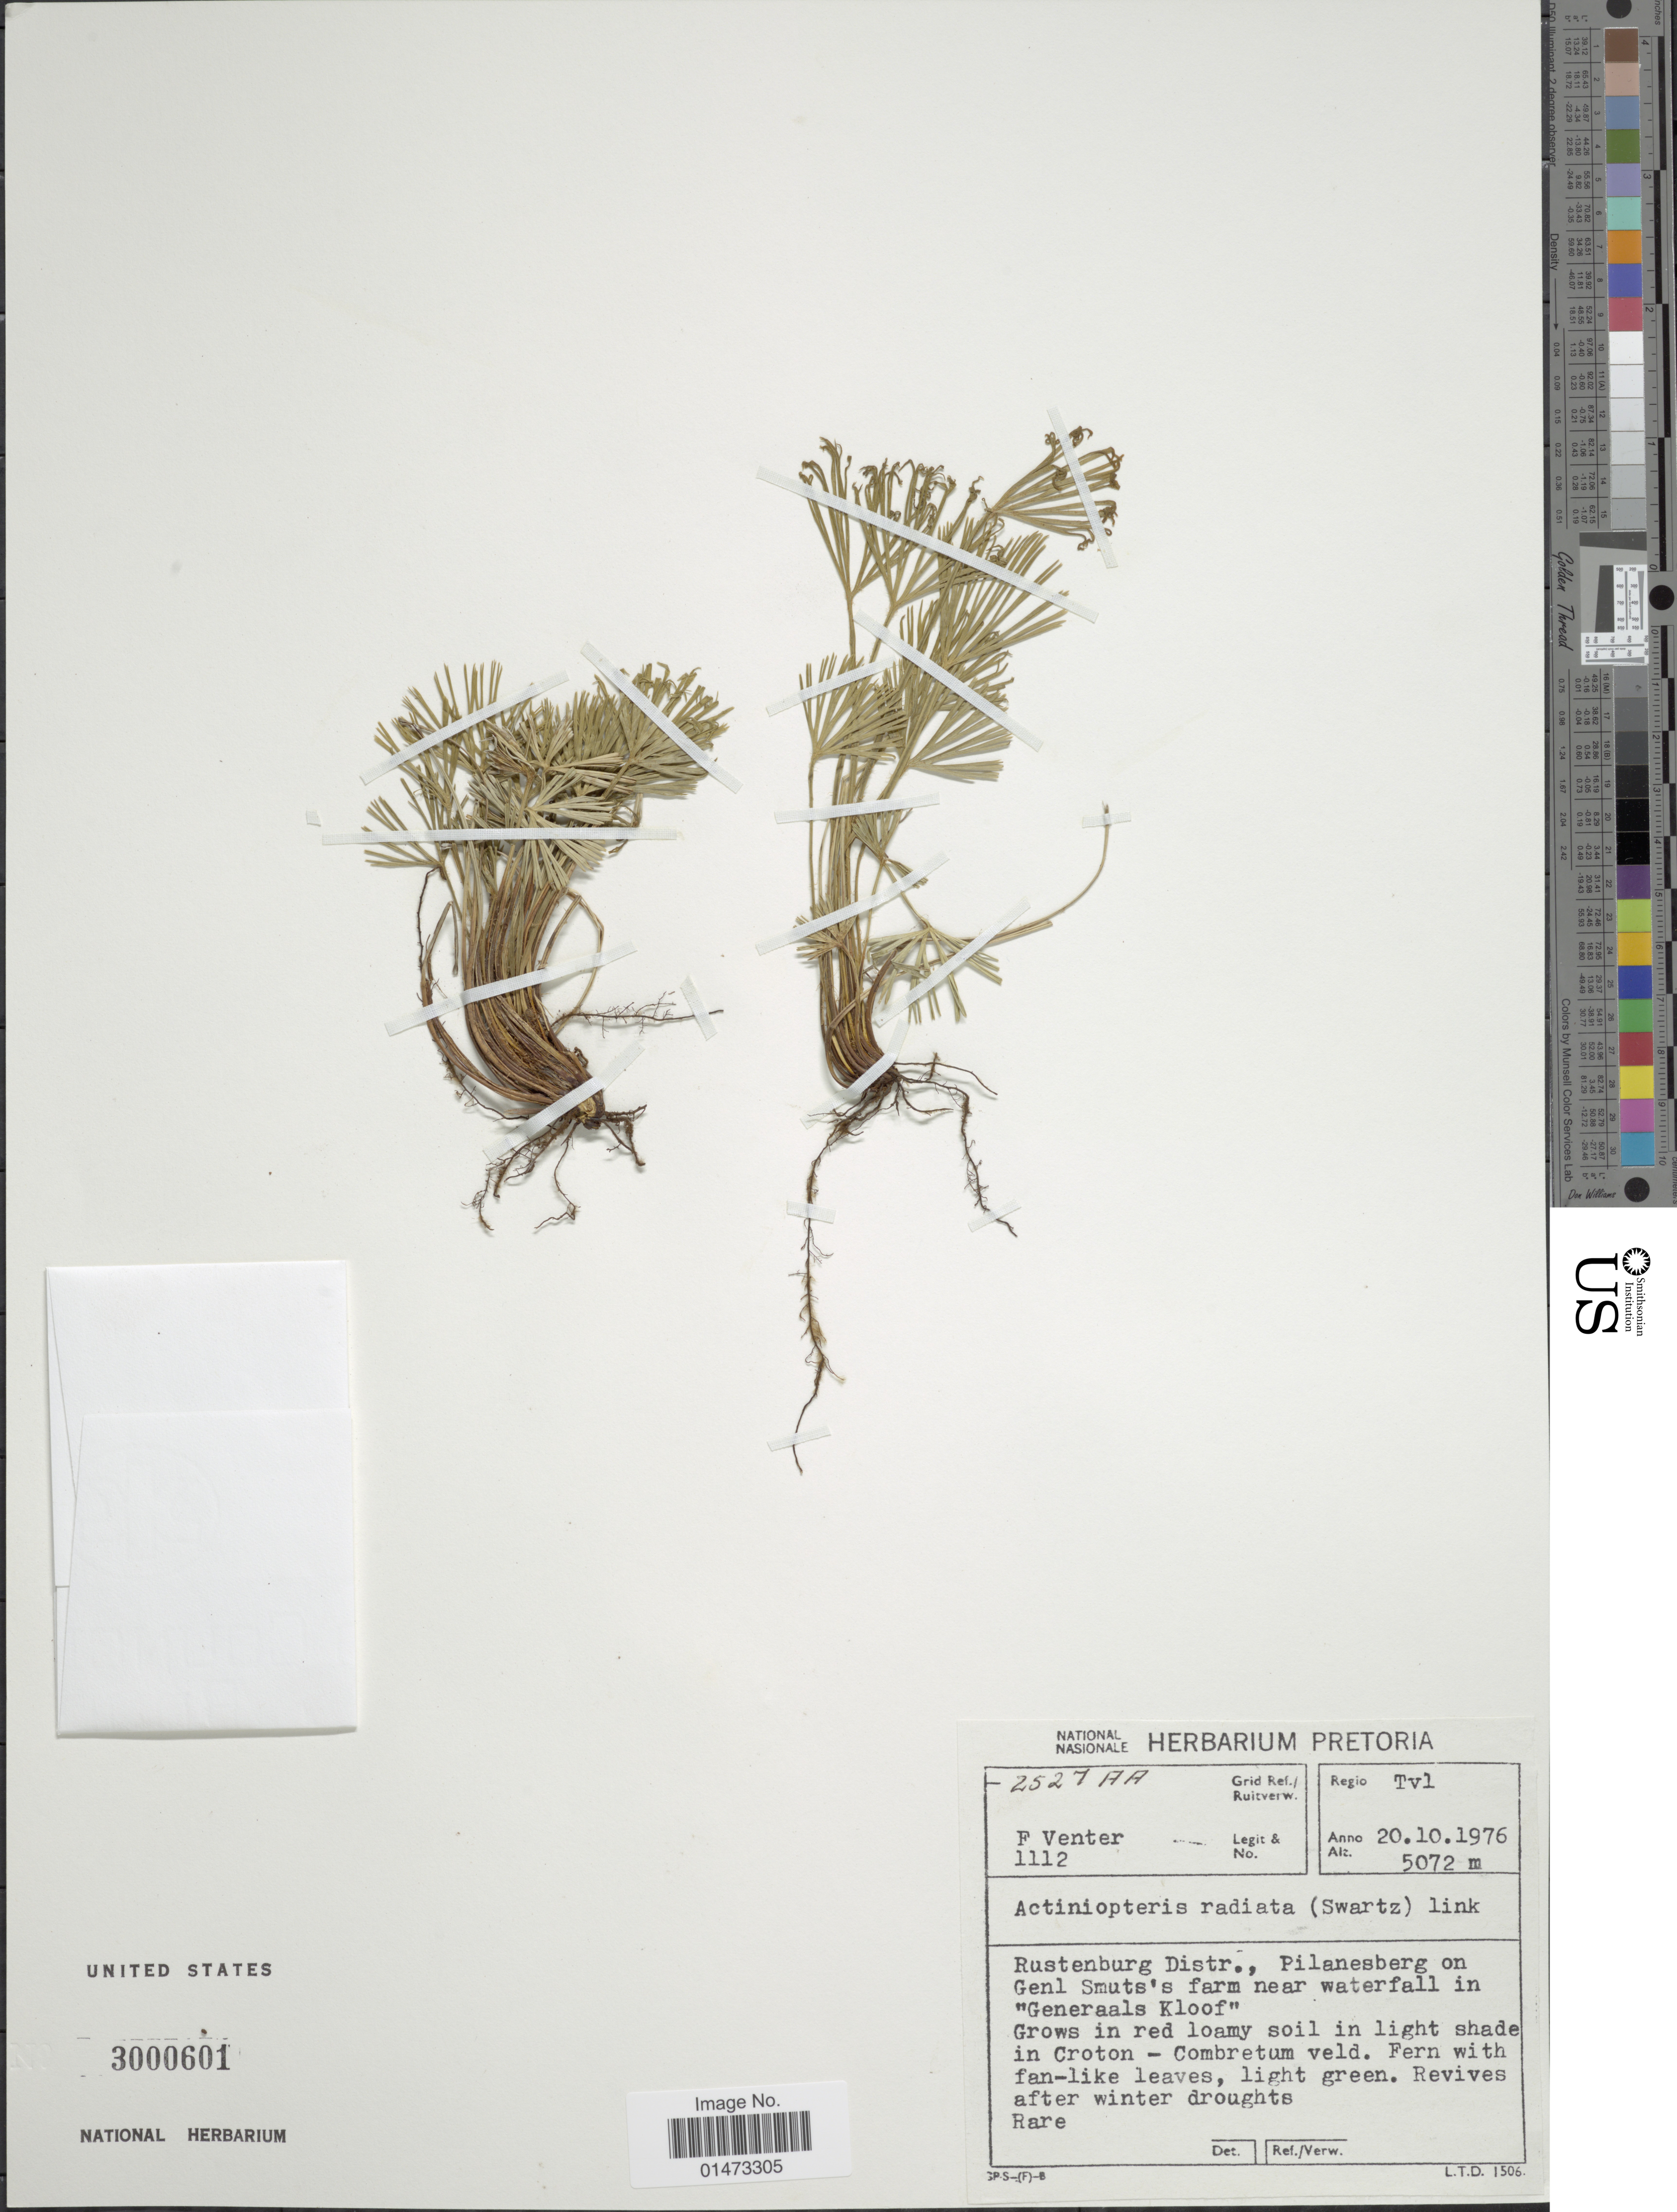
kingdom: Plantae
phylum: Tracheophyta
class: Polypodiopsida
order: Polypodiales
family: Pteridaceae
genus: Actiniopteris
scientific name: Actiniopteris radiata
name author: (Sw.) Link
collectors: F. Venter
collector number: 1112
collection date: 1976-10-20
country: South Africa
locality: Tvl., Rustenberg Distr., Pilanesberg on Genl Smuts's farm near waterfall in "Generaals Kloof".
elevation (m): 5072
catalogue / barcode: US 3000601